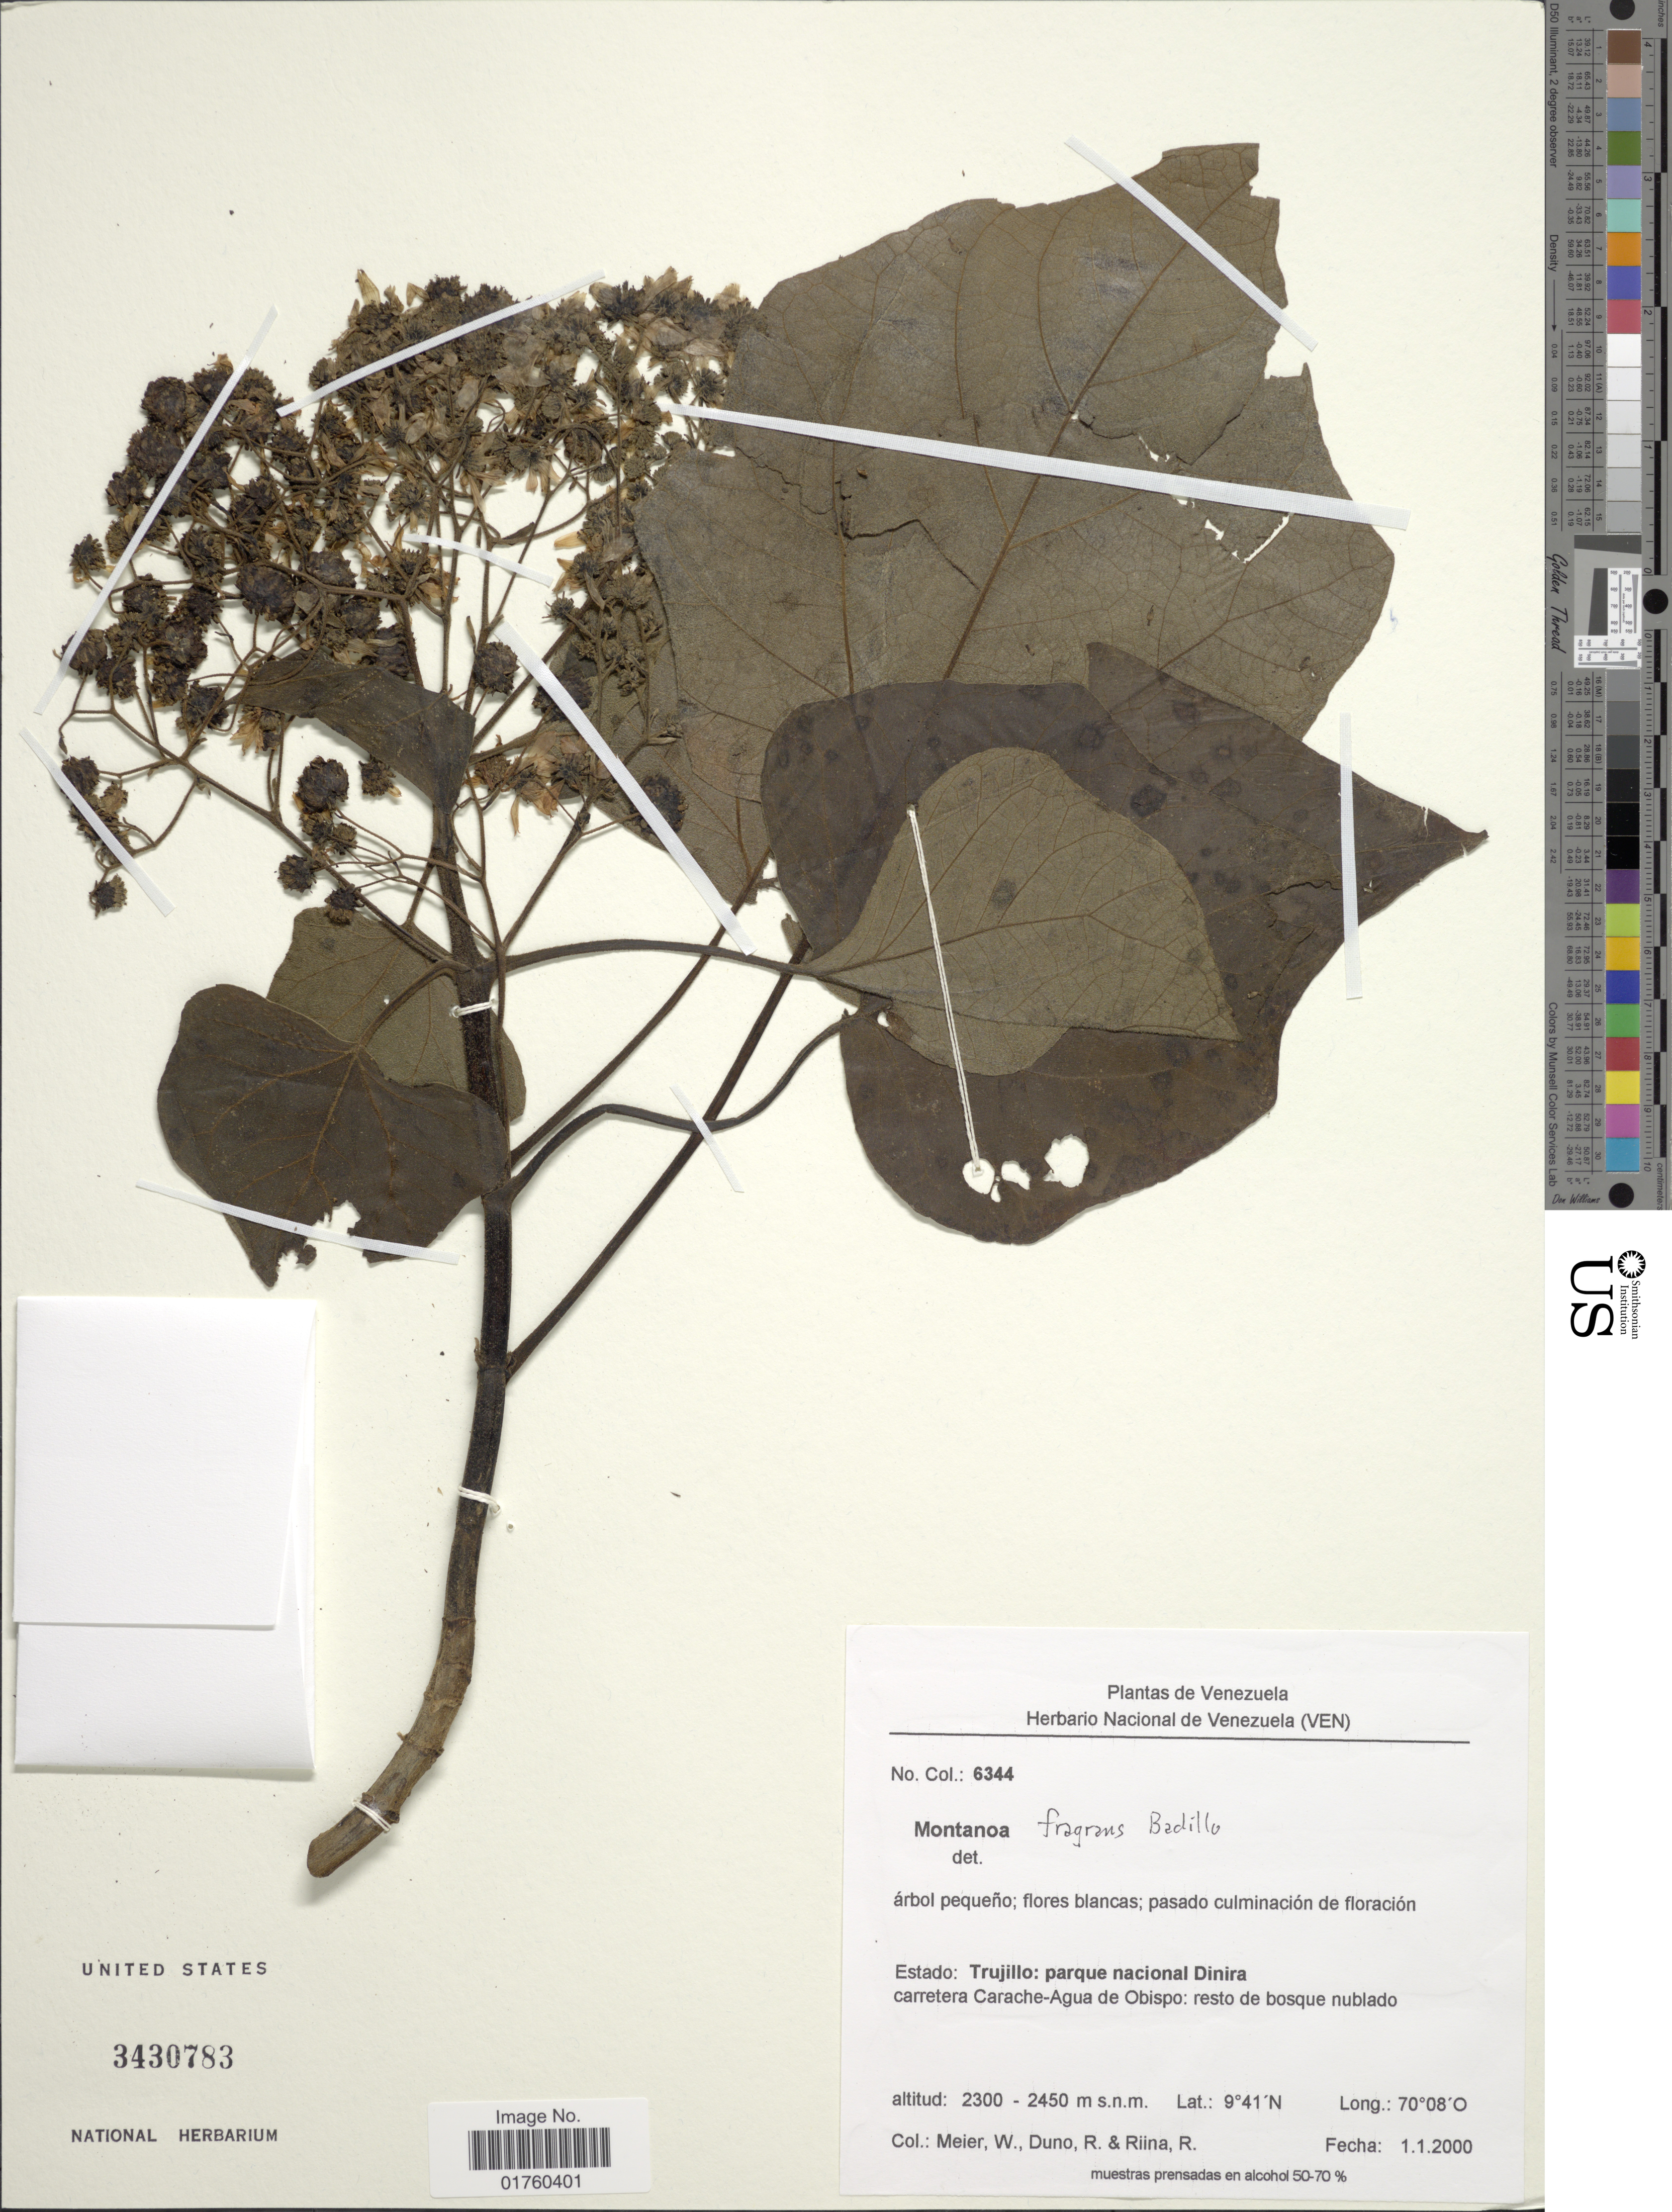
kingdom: Plantae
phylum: Tracheophyta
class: Magnoliopsida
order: Asterales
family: Asteraceae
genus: Montanoa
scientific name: Montanoa fragrans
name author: V.M. Badillo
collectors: W. Meier, R. Duno de Stefano & R. Riina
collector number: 6344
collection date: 2000-01-01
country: Venezuela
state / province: Trujillo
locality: Parque Nacional Dinira. Carretera Carache-Agua de Obispo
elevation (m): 2300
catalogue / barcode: US 3430783